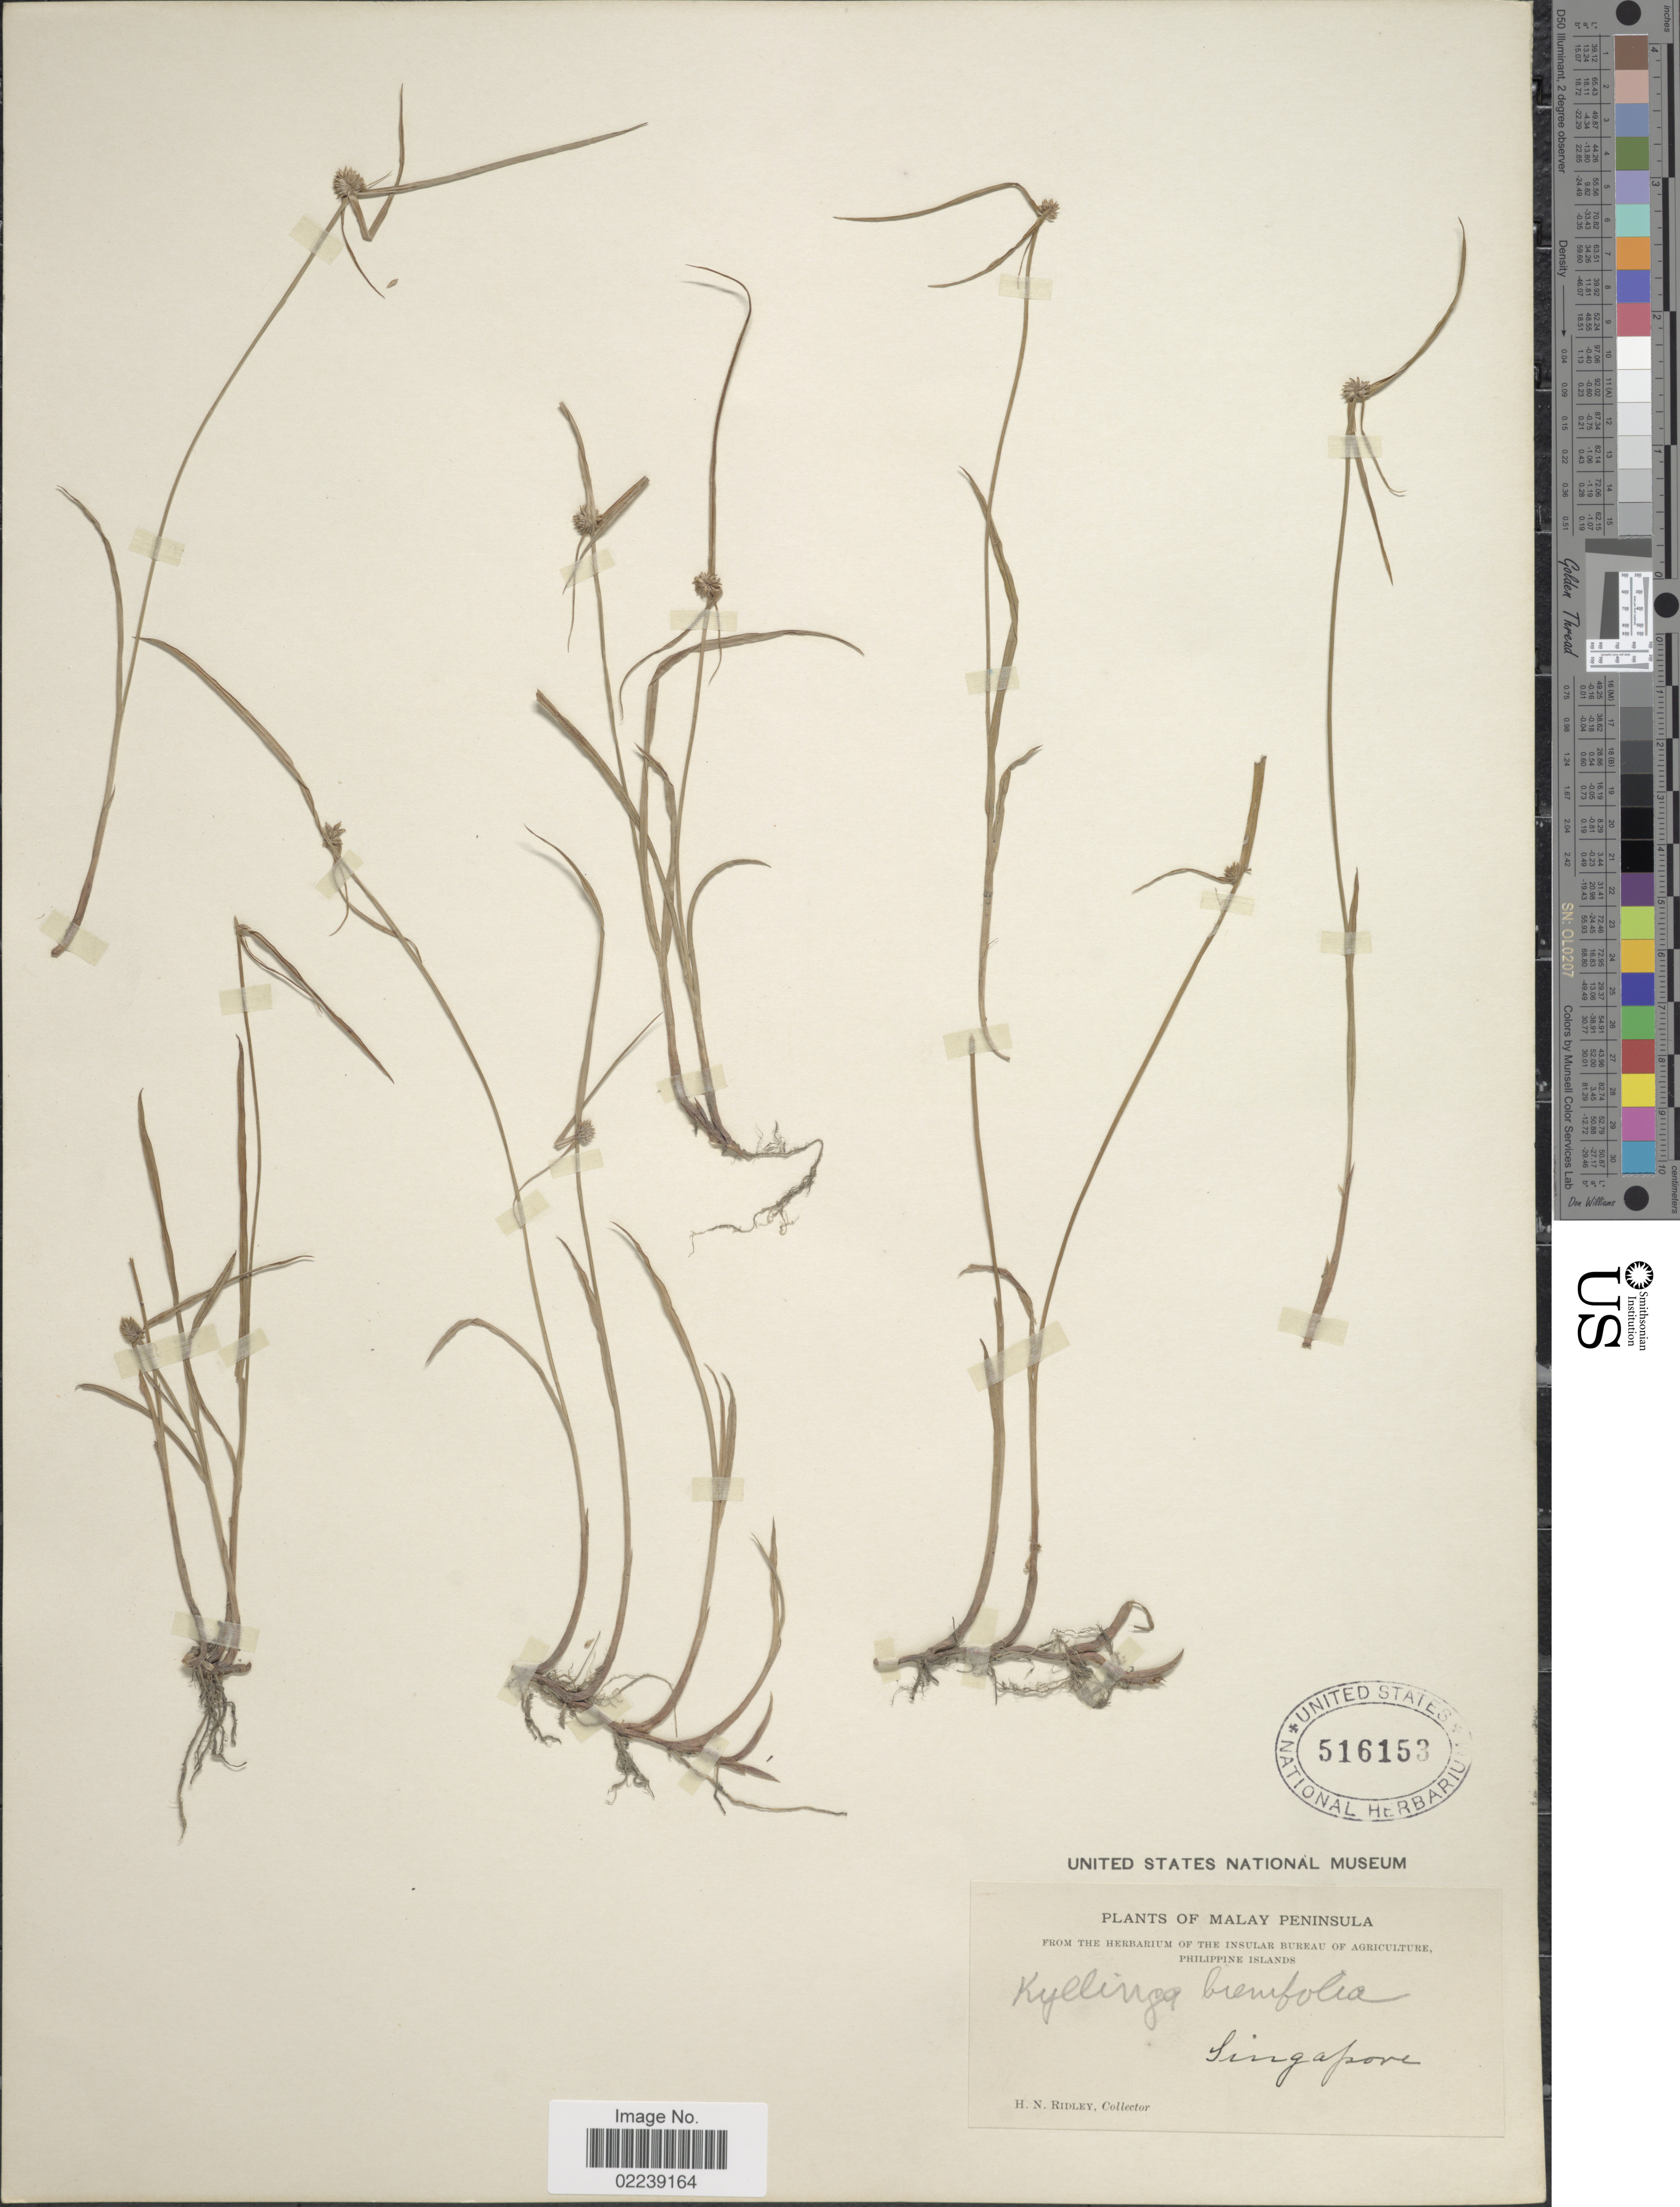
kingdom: Plantae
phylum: Tracheophyta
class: Liliopsida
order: Poales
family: Cyperaceae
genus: Cyperus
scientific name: Cyperus brevifolius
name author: (Rottb.) Hassk.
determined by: Strong, M. T., (US), Smithsonian Institution - National Museum of Natural History (UNITED STATES)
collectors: H. N. Ridley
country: Singapore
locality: Malay Peninsula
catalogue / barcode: US 516153